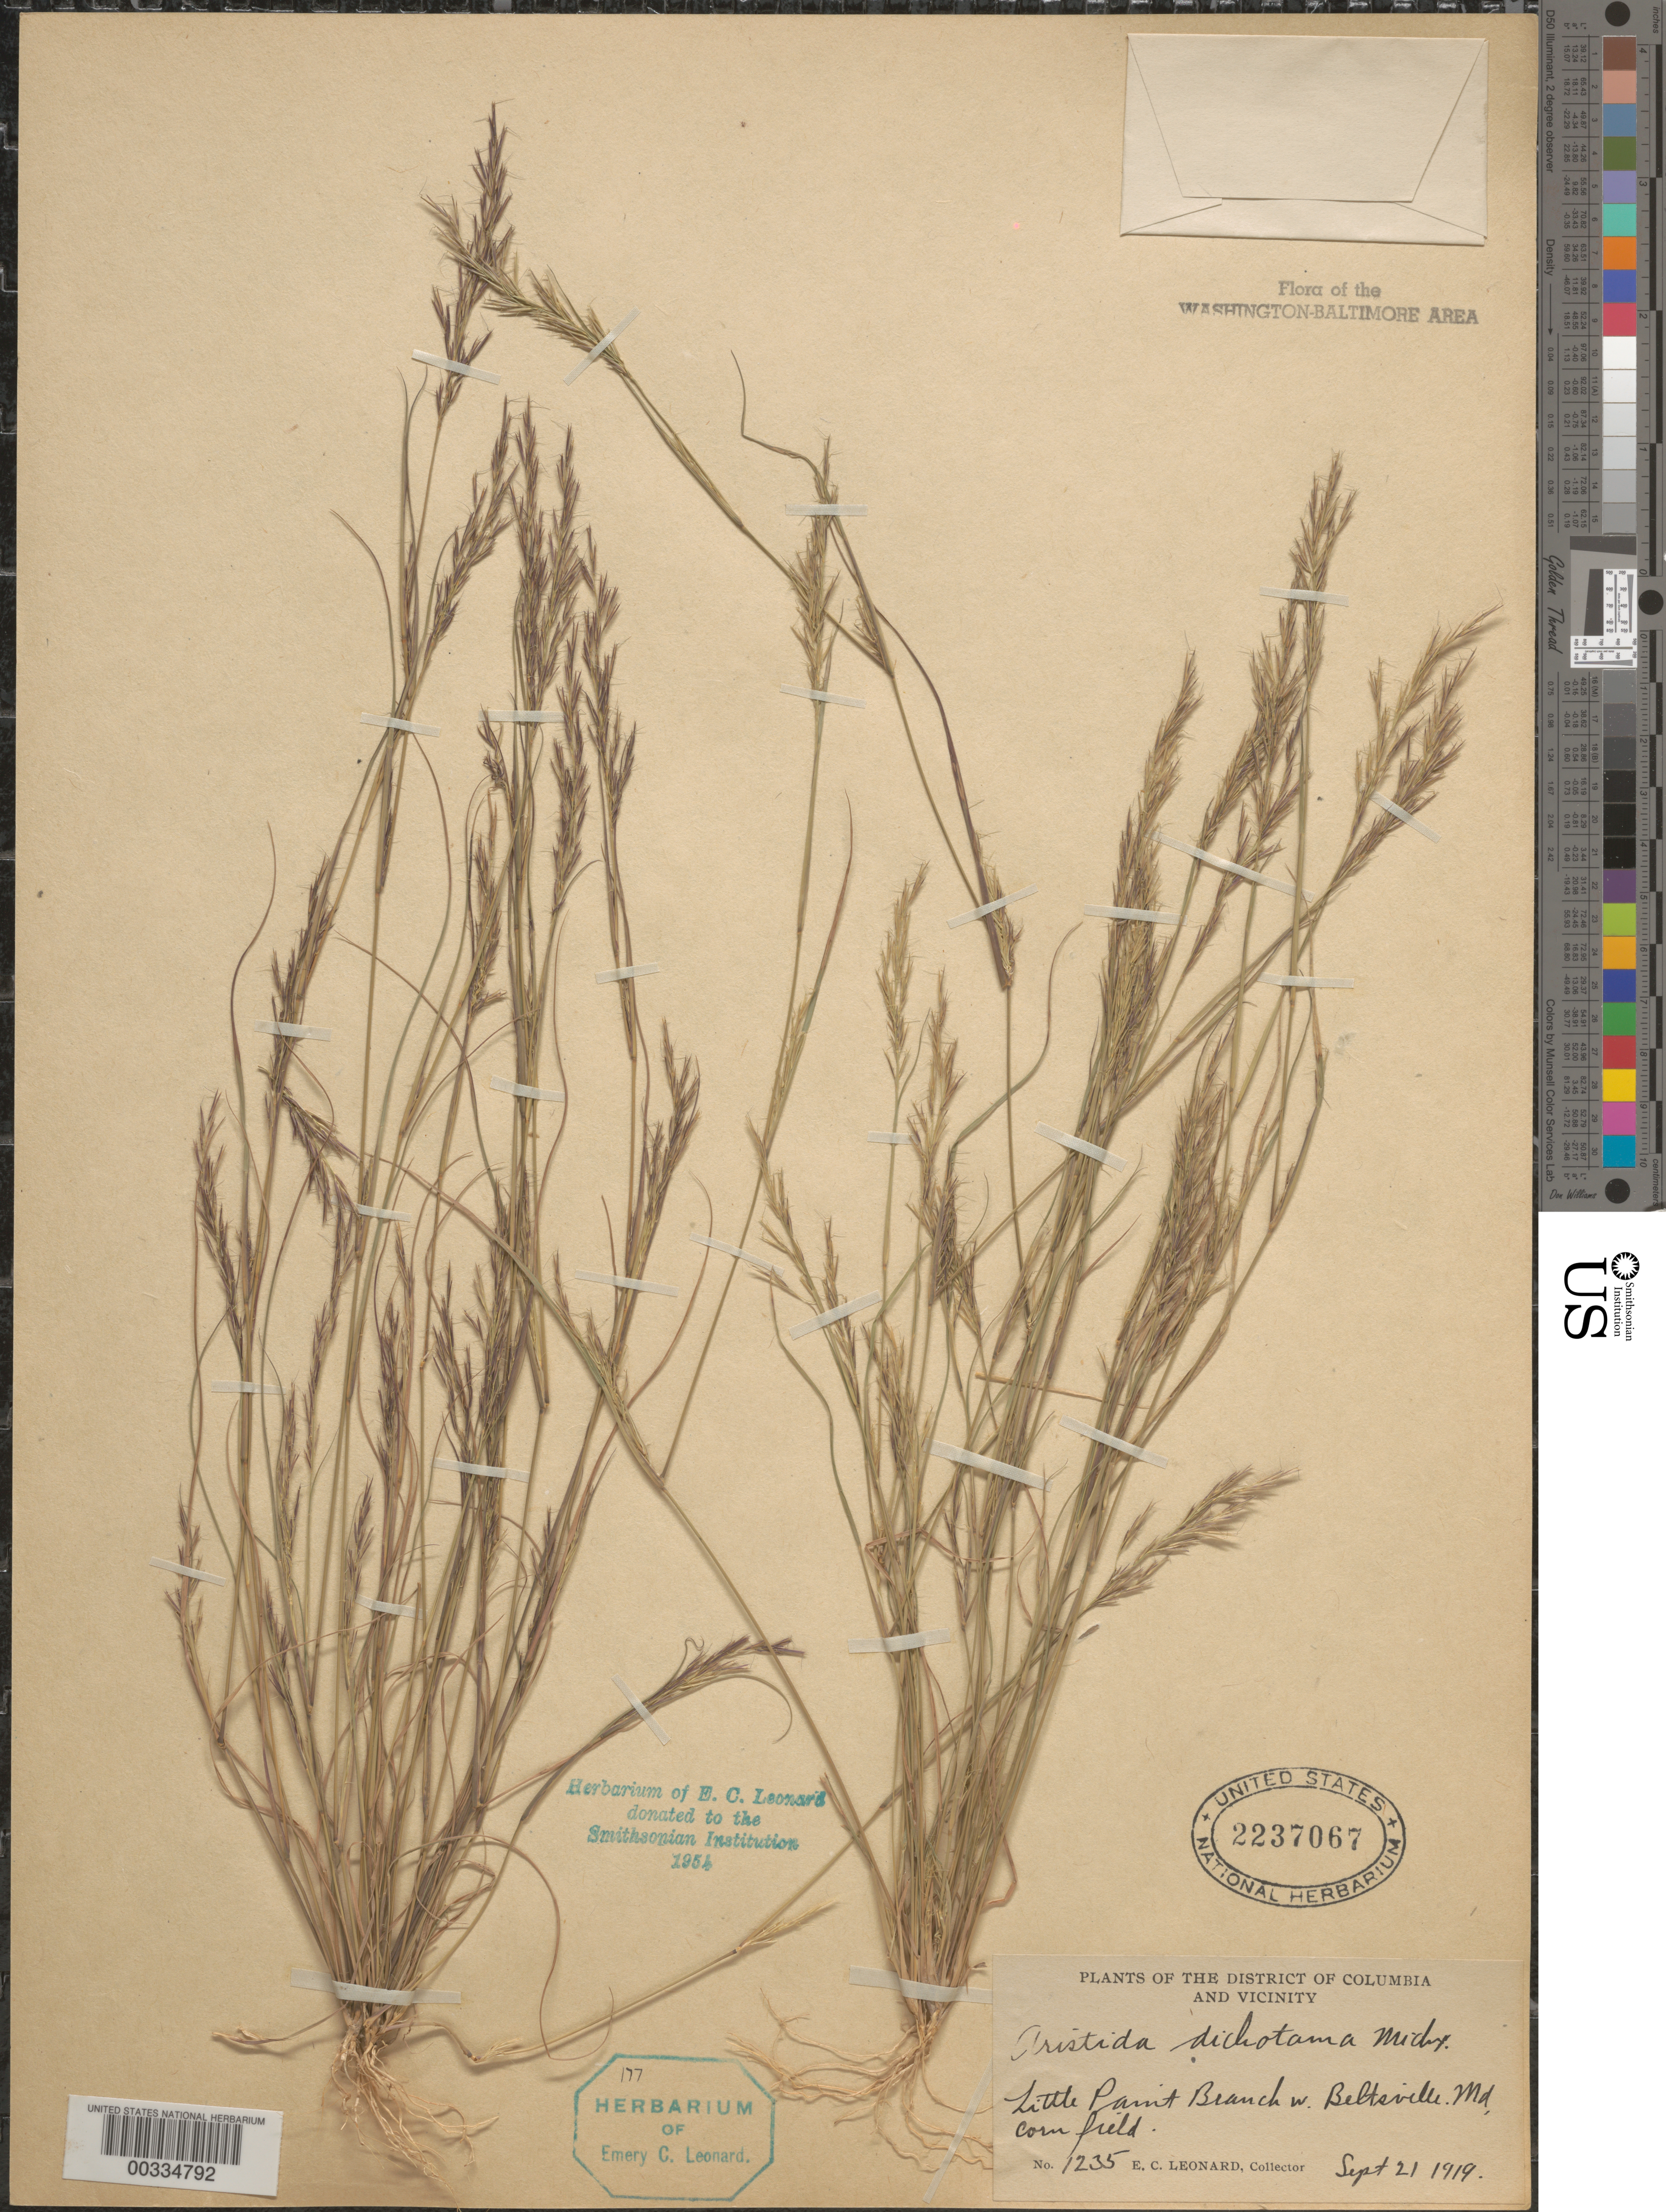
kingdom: Plantae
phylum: Tracheophyta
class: Liliopsida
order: Poales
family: Poaceae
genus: Aristida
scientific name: Aristida dichotoma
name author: Michx.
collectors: E. C. Leonard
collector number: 1235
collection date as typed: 21 Sep 1919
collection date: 1919-09-21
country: United States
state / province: Maryland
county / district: Prince George's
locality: Little Paint Branch west of Beltsville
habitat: Corn field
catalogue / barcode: US 2237067